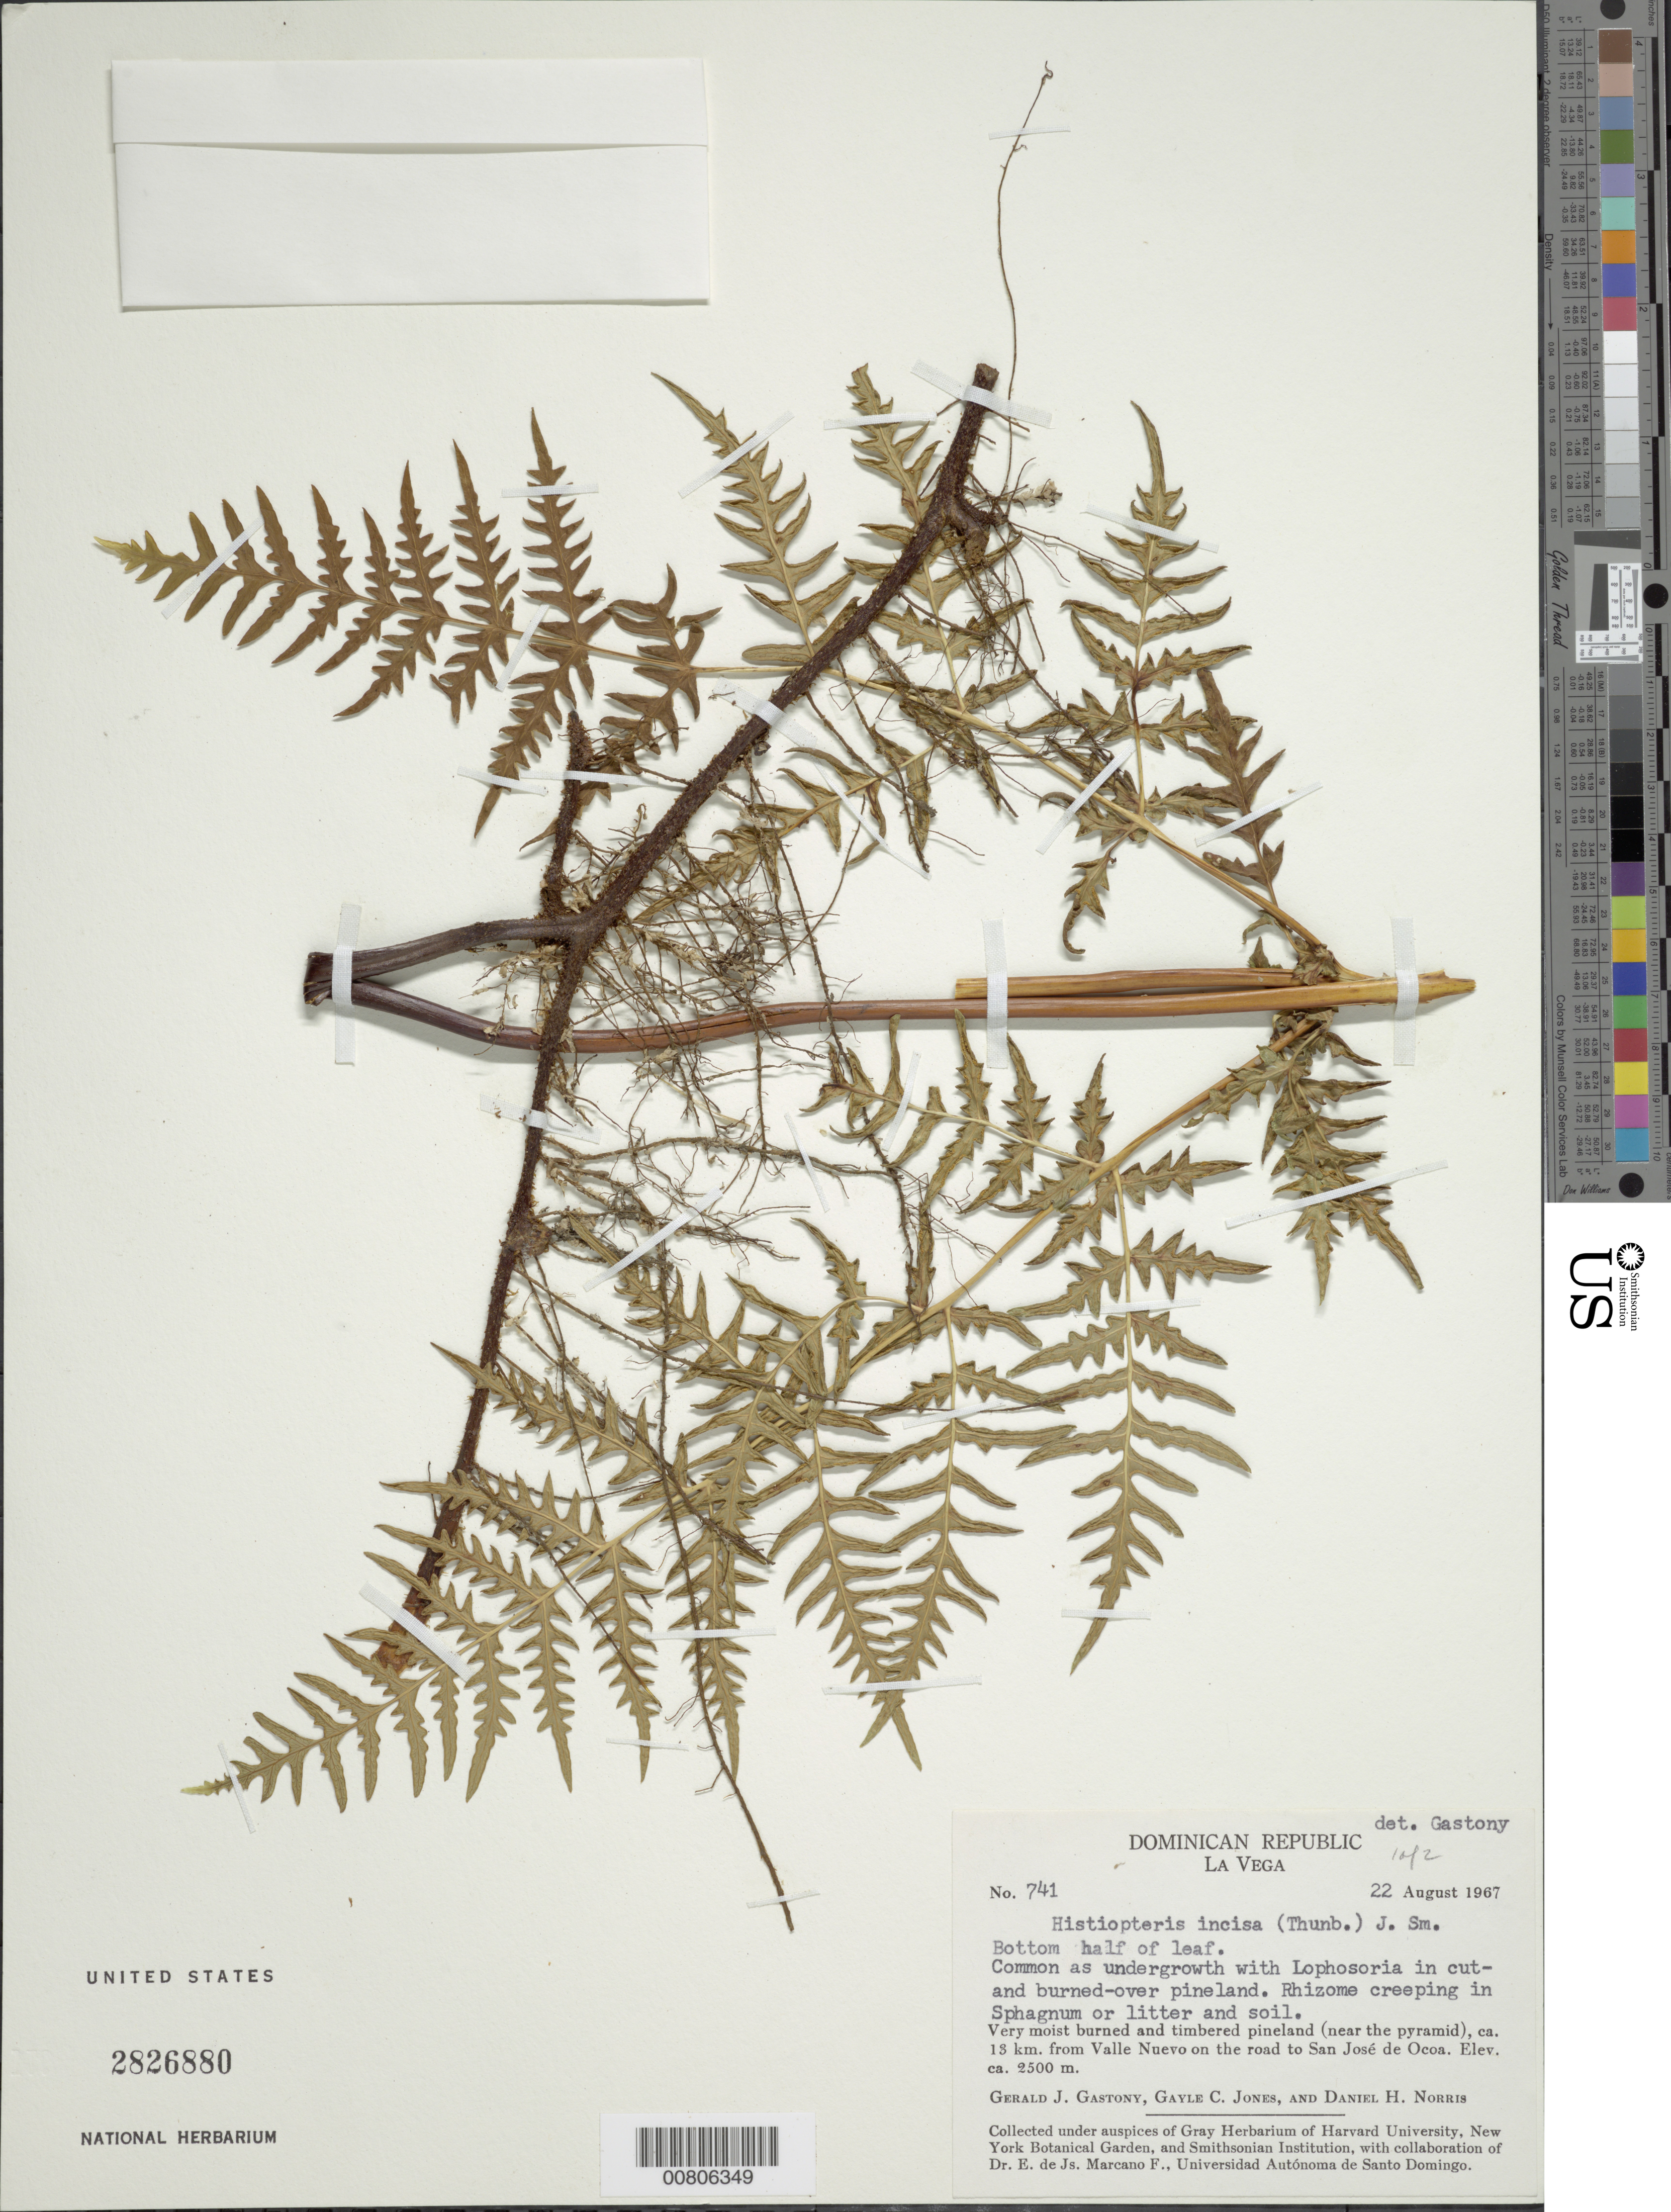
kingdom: Plantae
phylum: Tracheophyta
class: Polypodiopsida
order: Polypodiales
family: Dennstaedtiaceae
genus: Histiopteris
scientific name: Histiopteris incisa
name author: (Thunb.) J. Sm.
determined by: Gastony, Gerald J.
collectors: G. Gastony, G. C. Jones & D. H. Norris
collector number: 741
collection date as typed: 22 Aug 1967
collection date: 1967-08-22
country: Dominican Republic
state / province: La Vega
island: Hispaniola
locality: Valle Nuevo, 13 km from, on road to San José de Ocoa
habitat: Very moist burned and timbered pineland; creeping in Sphagnum or litter and soil, as undergrowth with Lophosoria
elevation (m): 2500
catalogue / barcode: US 2826880